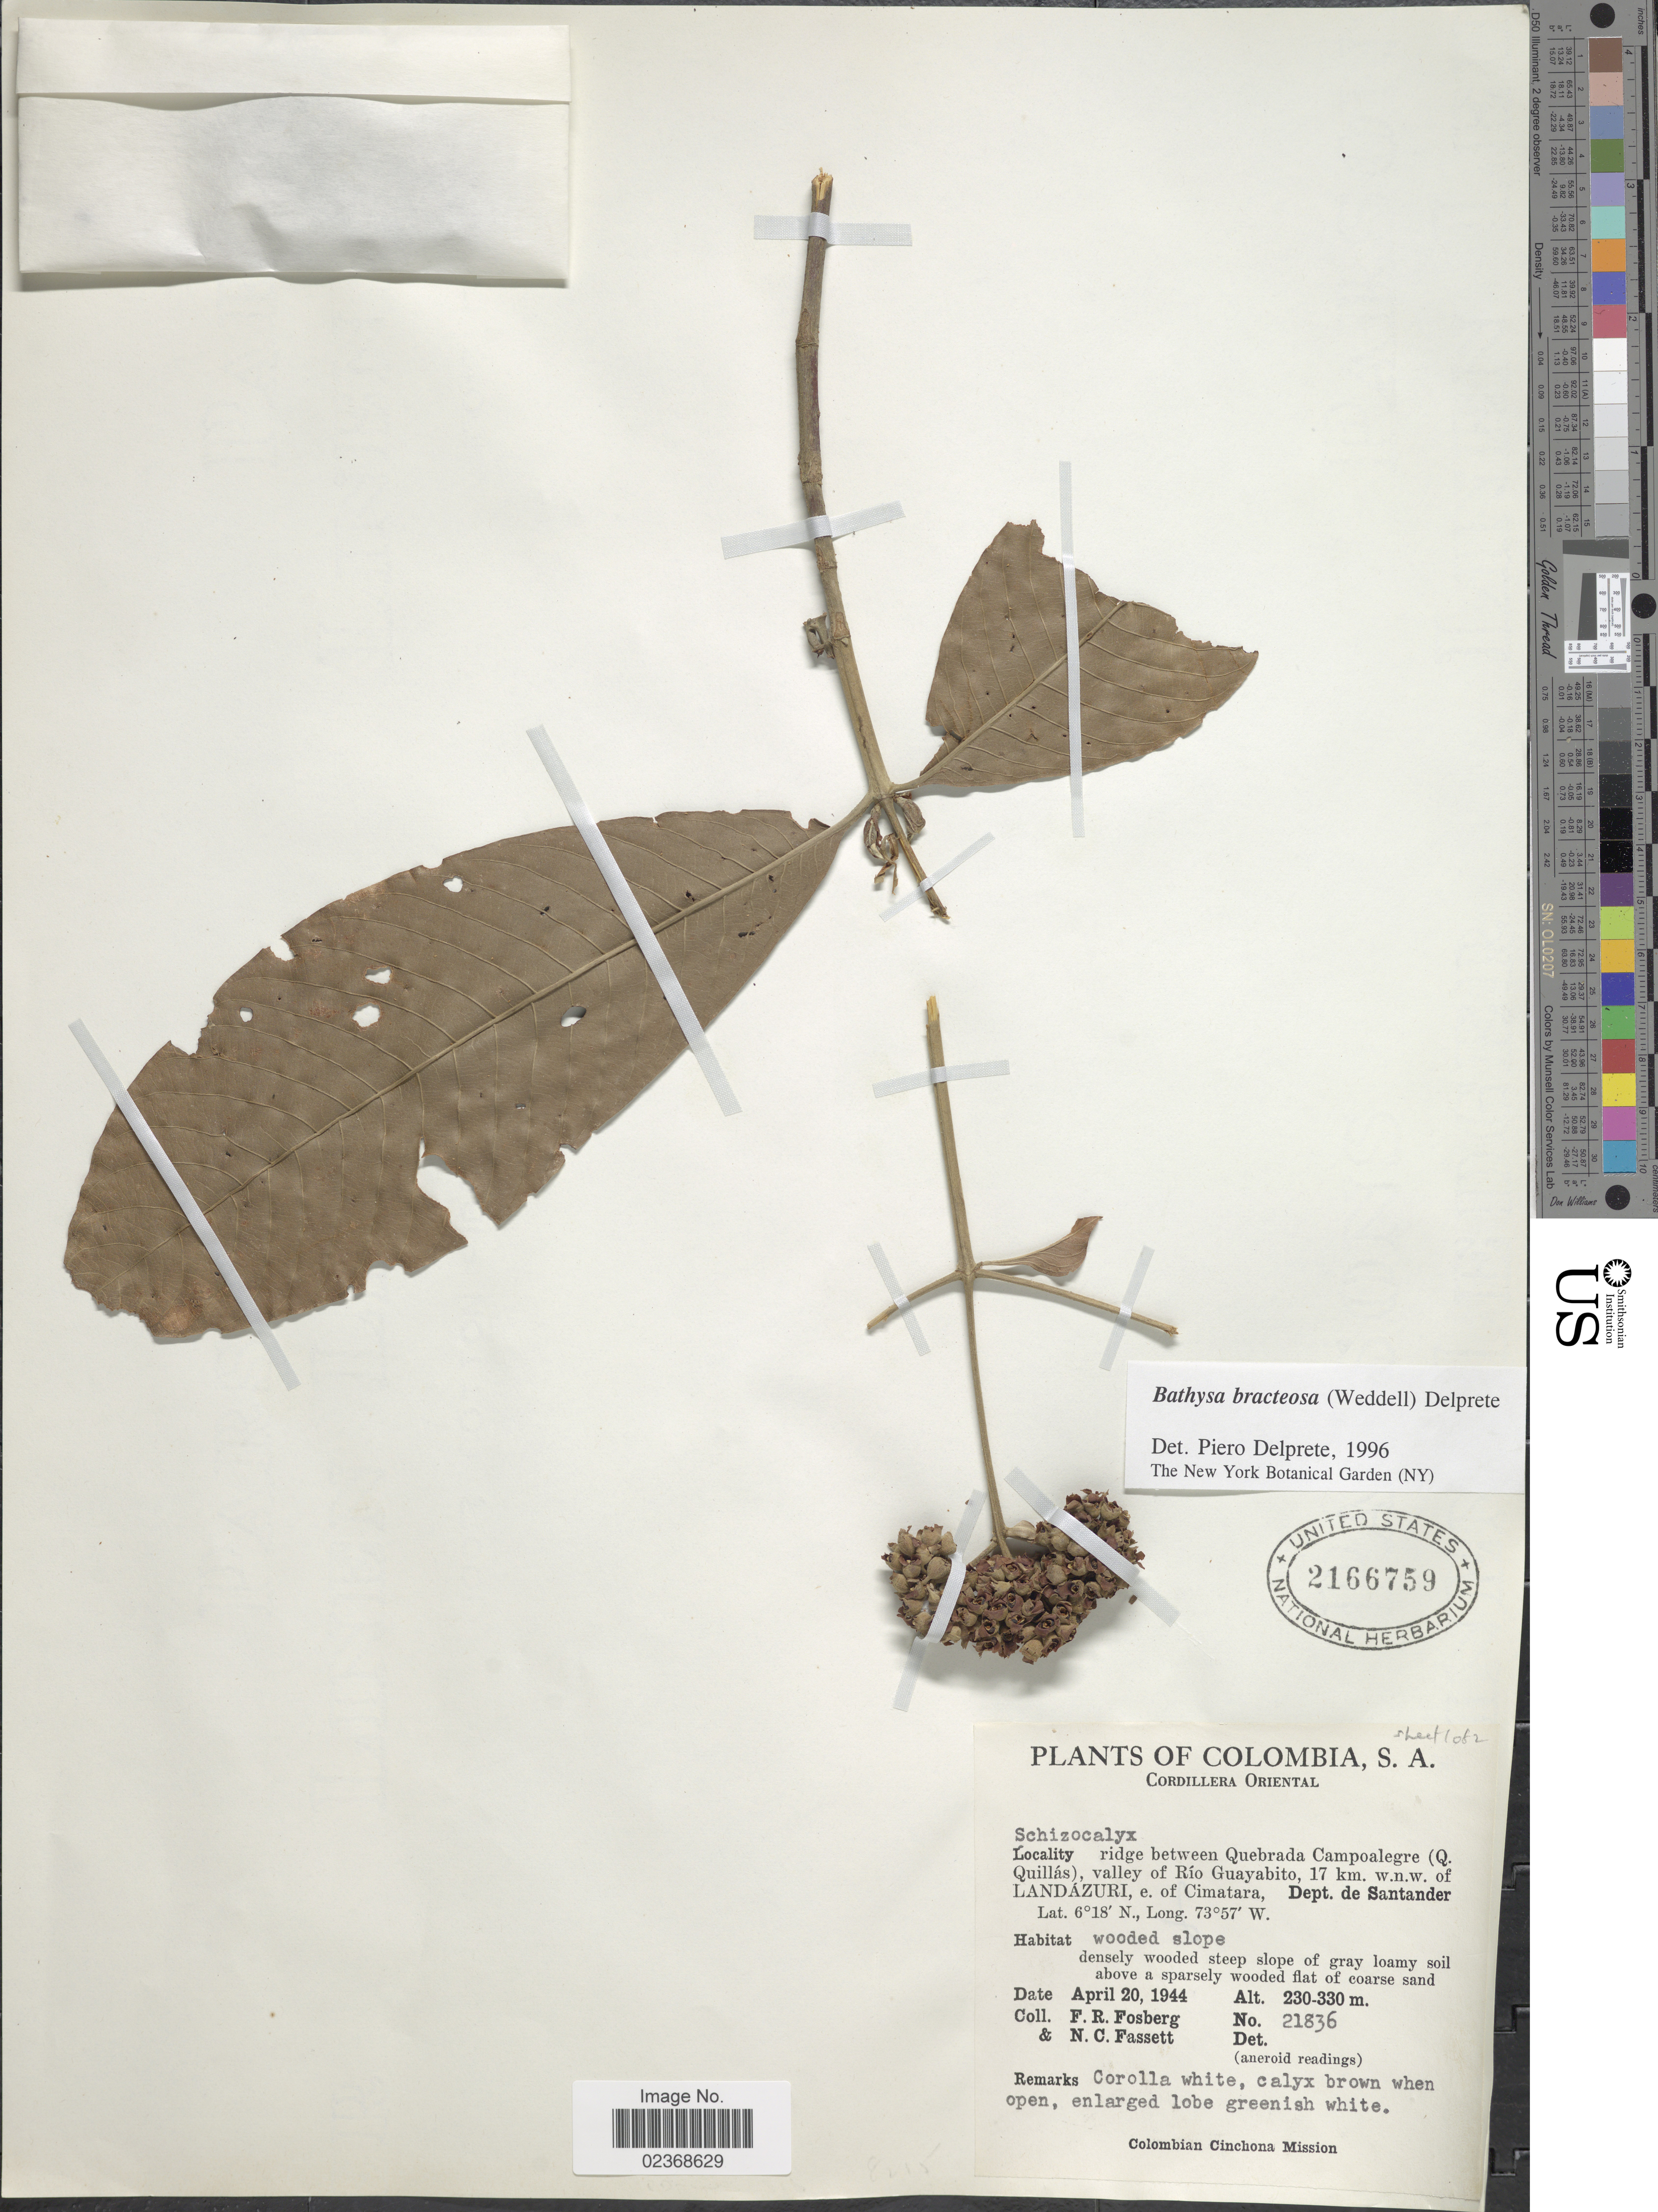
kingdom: Plantae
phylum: Tracheophyta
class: Magnoliopsida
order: Gentianales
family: Rubiaceae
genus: Schizocalyx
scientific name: Schizocalyx bracteosus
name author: Wedd.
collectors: F. R. Fosberg & N. C. Fassett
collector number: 21836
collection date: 1944-04-20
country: Colombia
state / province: Santander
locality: Cordillera Oriental, ridge between Quebrada Campoalegre (Q. Quillas), valley of Rio Guayabito, 17 km. w.n.w. of Landazuri, e. of Cimatara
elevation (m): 230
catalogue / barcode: US 2166759